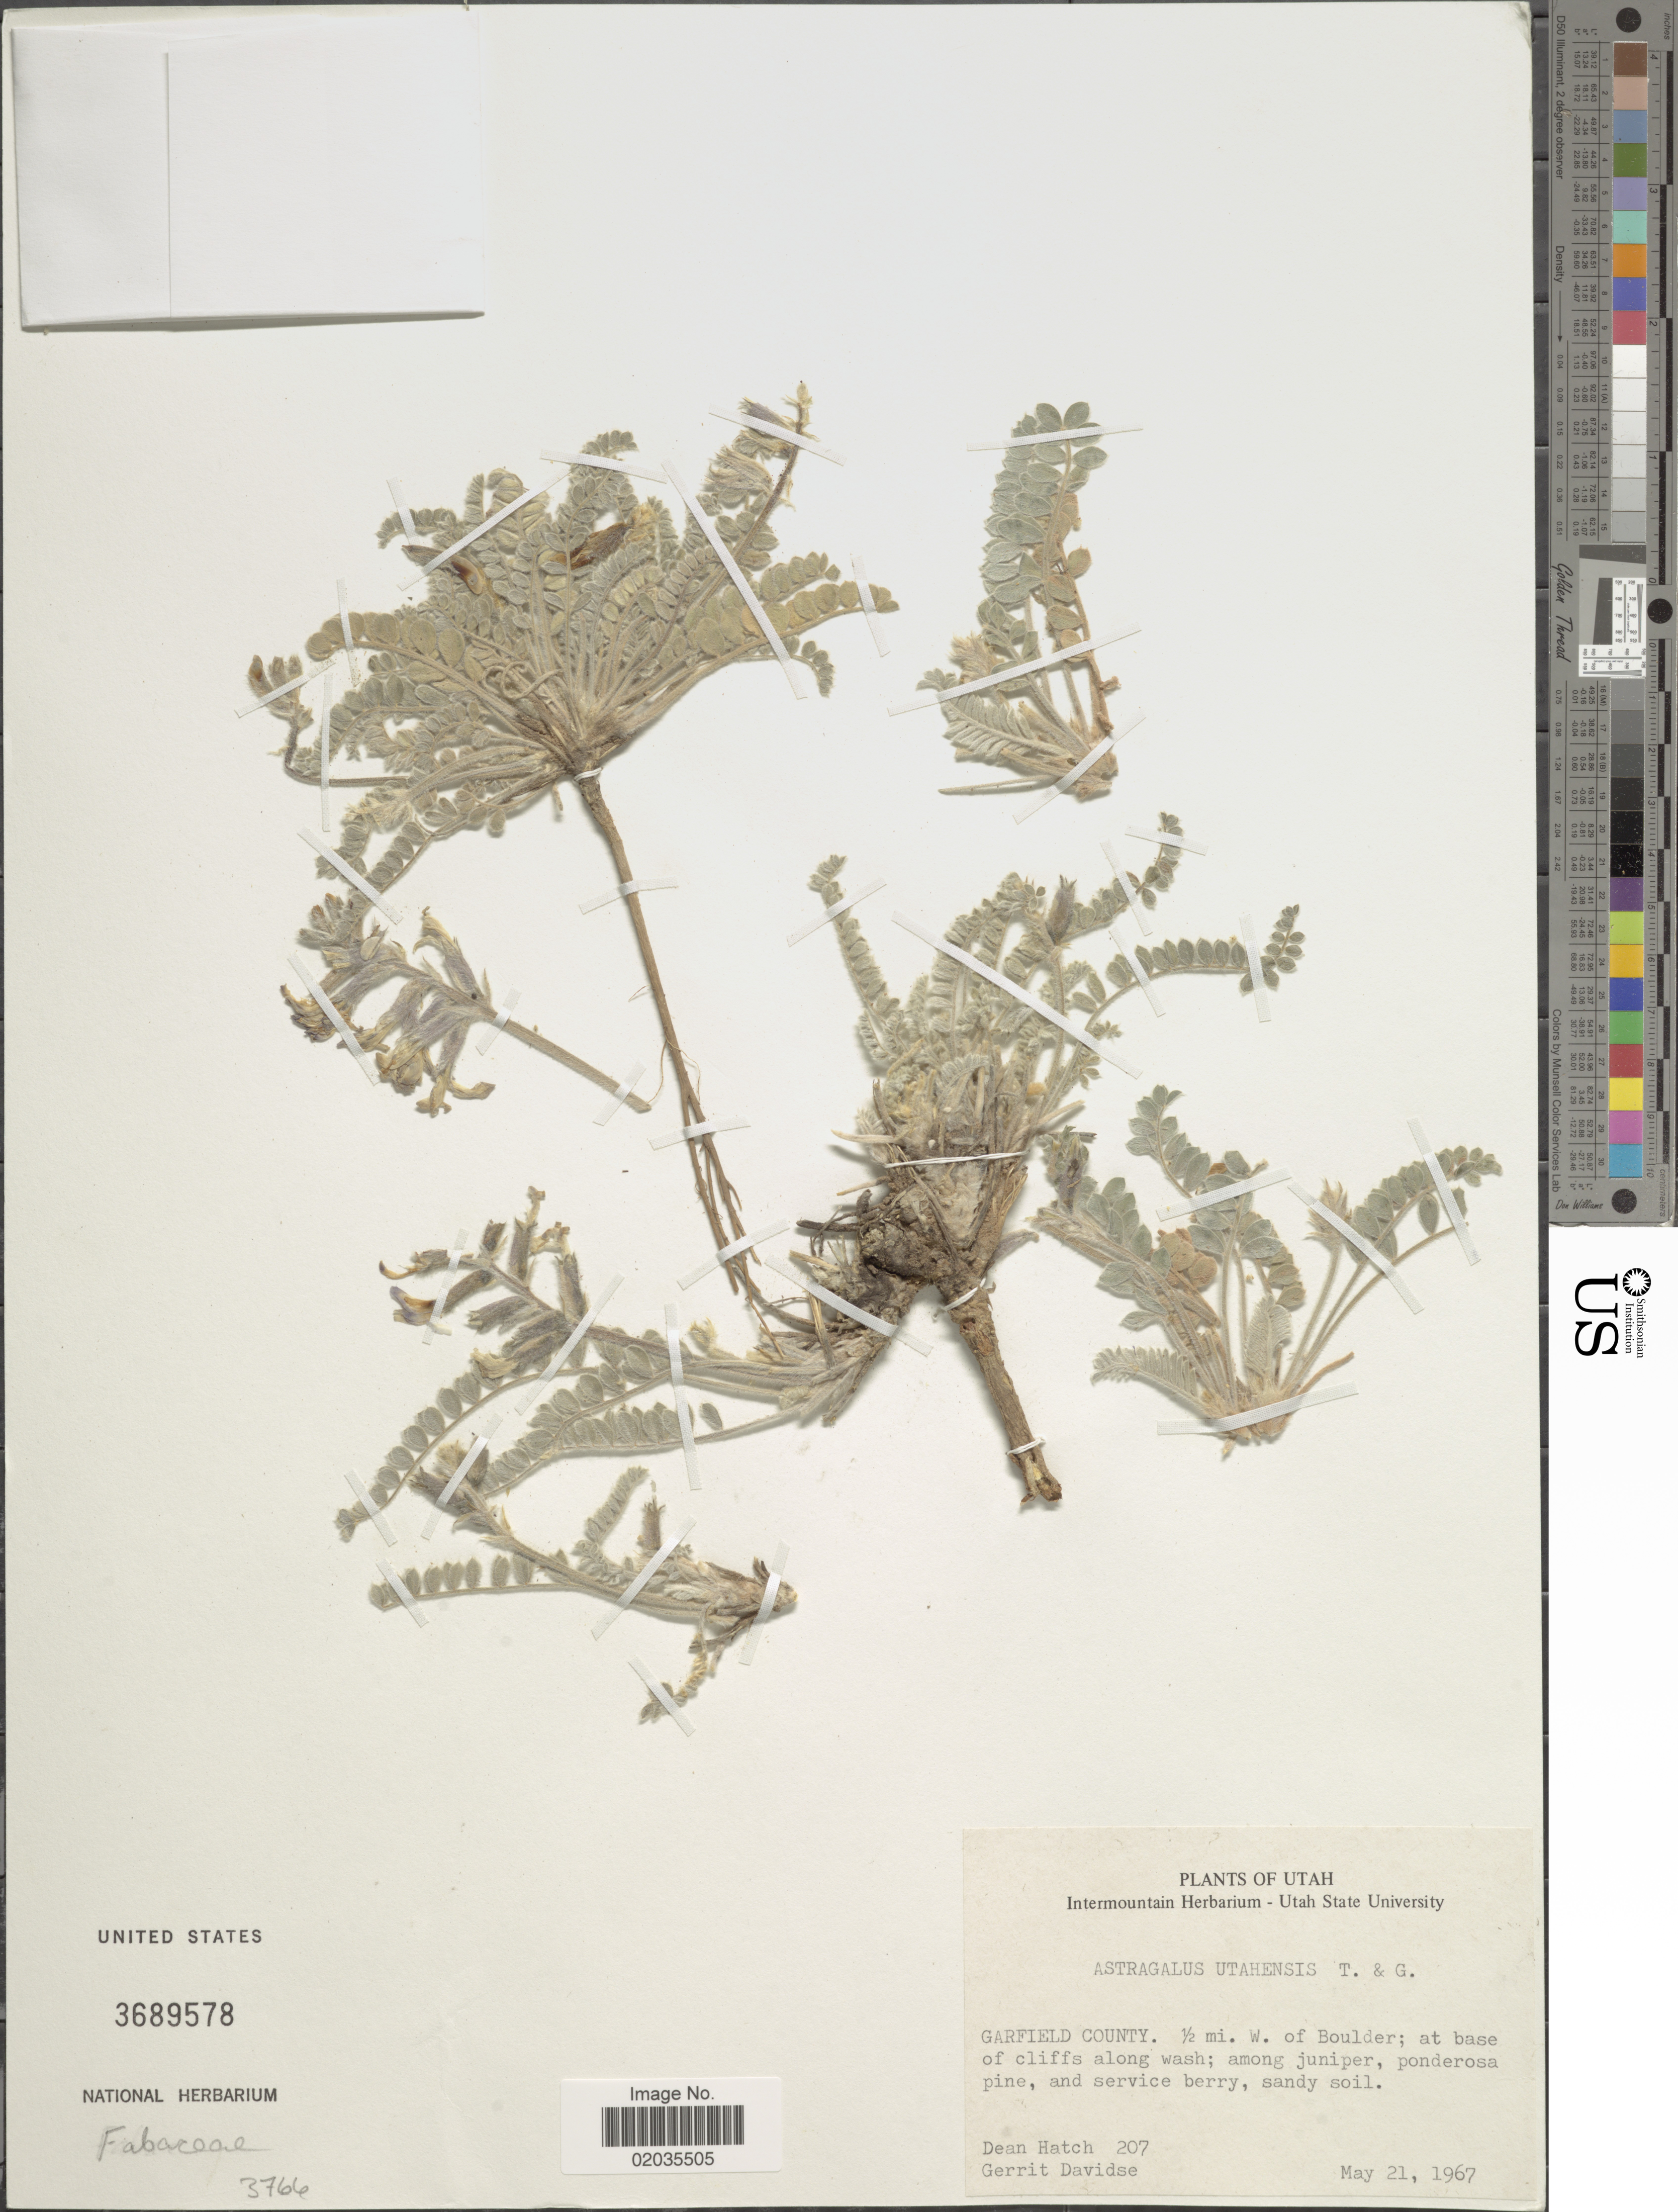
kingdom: Plantae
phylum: Tracheophyta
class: Magnoliopsida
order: Fabales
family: Fabaceae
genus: Astragalus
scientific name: Astragalus utahensis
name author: (Torr.) Torr. & A. Gray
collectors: D. Hatch & G. Davidse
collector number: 207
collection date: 1967-05-21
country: United States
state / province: Utah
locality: Garfield County. ½ mi. W. of Boulder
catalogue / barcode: US 3689578